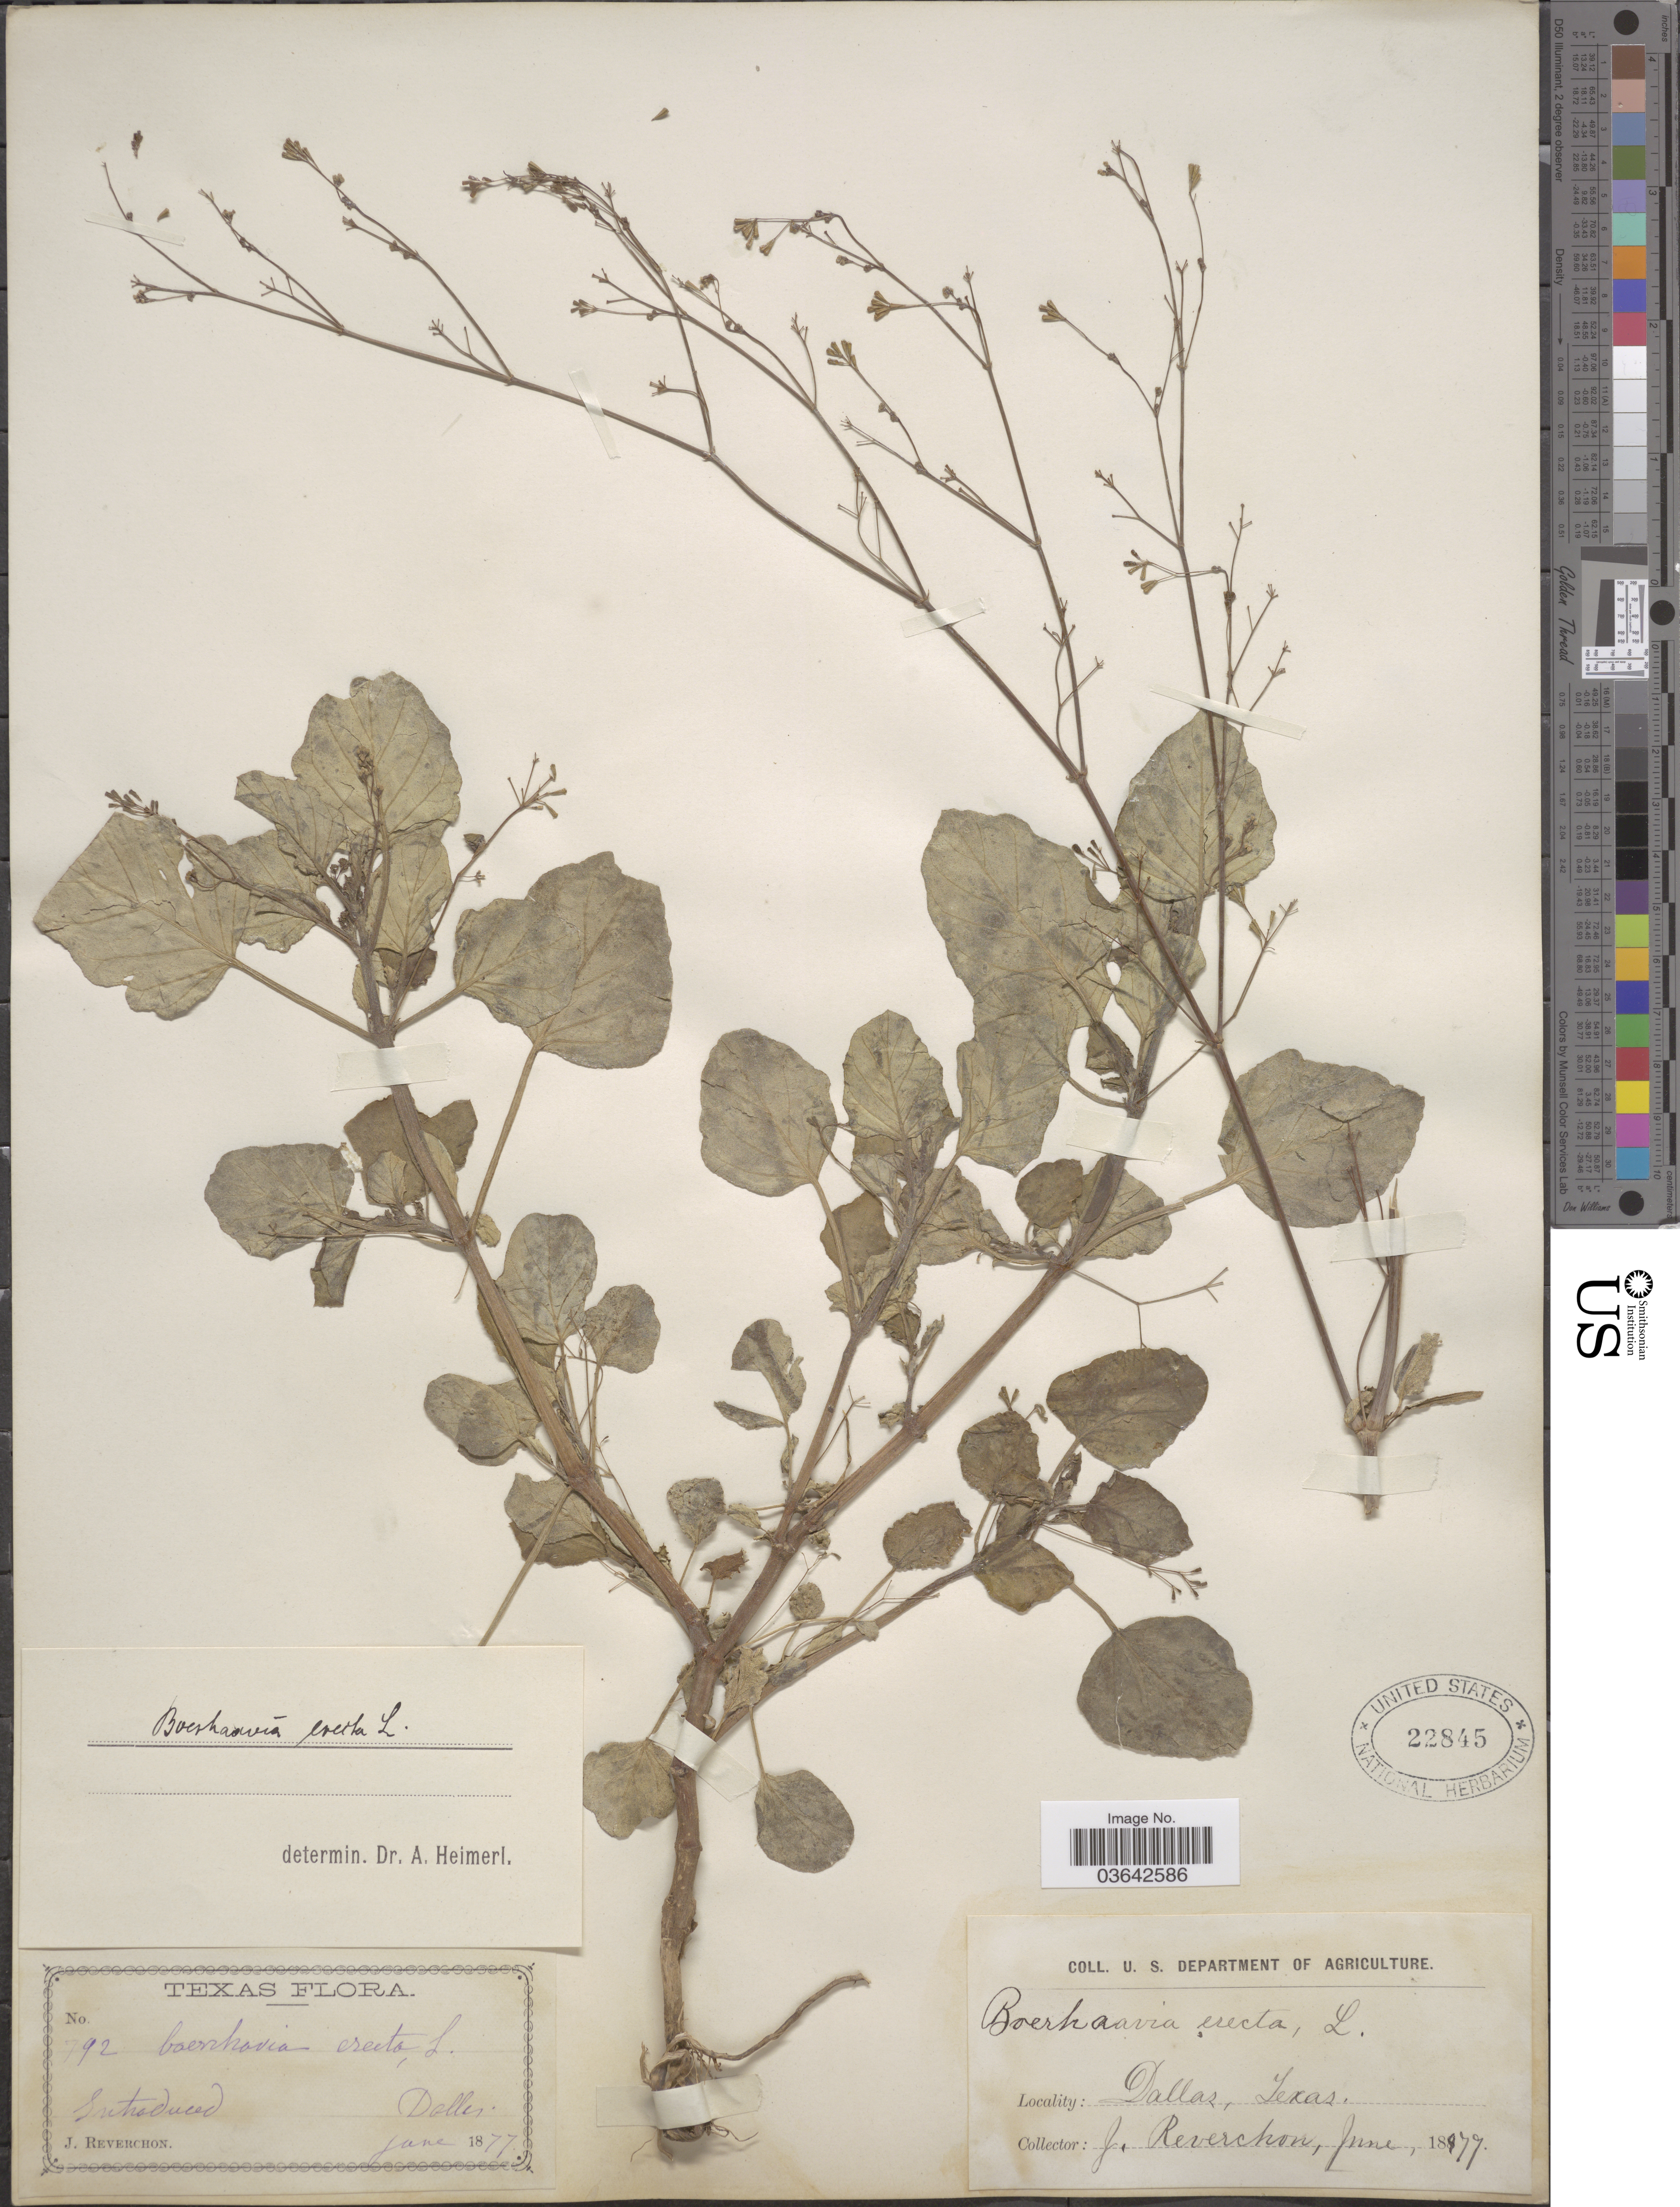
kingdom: Plantae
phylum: Tracheophyta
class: Magnoliopsida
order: Caryophyllales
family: Nyctaginaceae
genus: Boerhavia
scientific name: Boerhavia erecta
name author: L.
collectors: J. Reverchon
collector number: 792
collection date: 1877-06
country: United States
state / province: Texas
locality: Dallas.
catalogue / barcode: US 22845